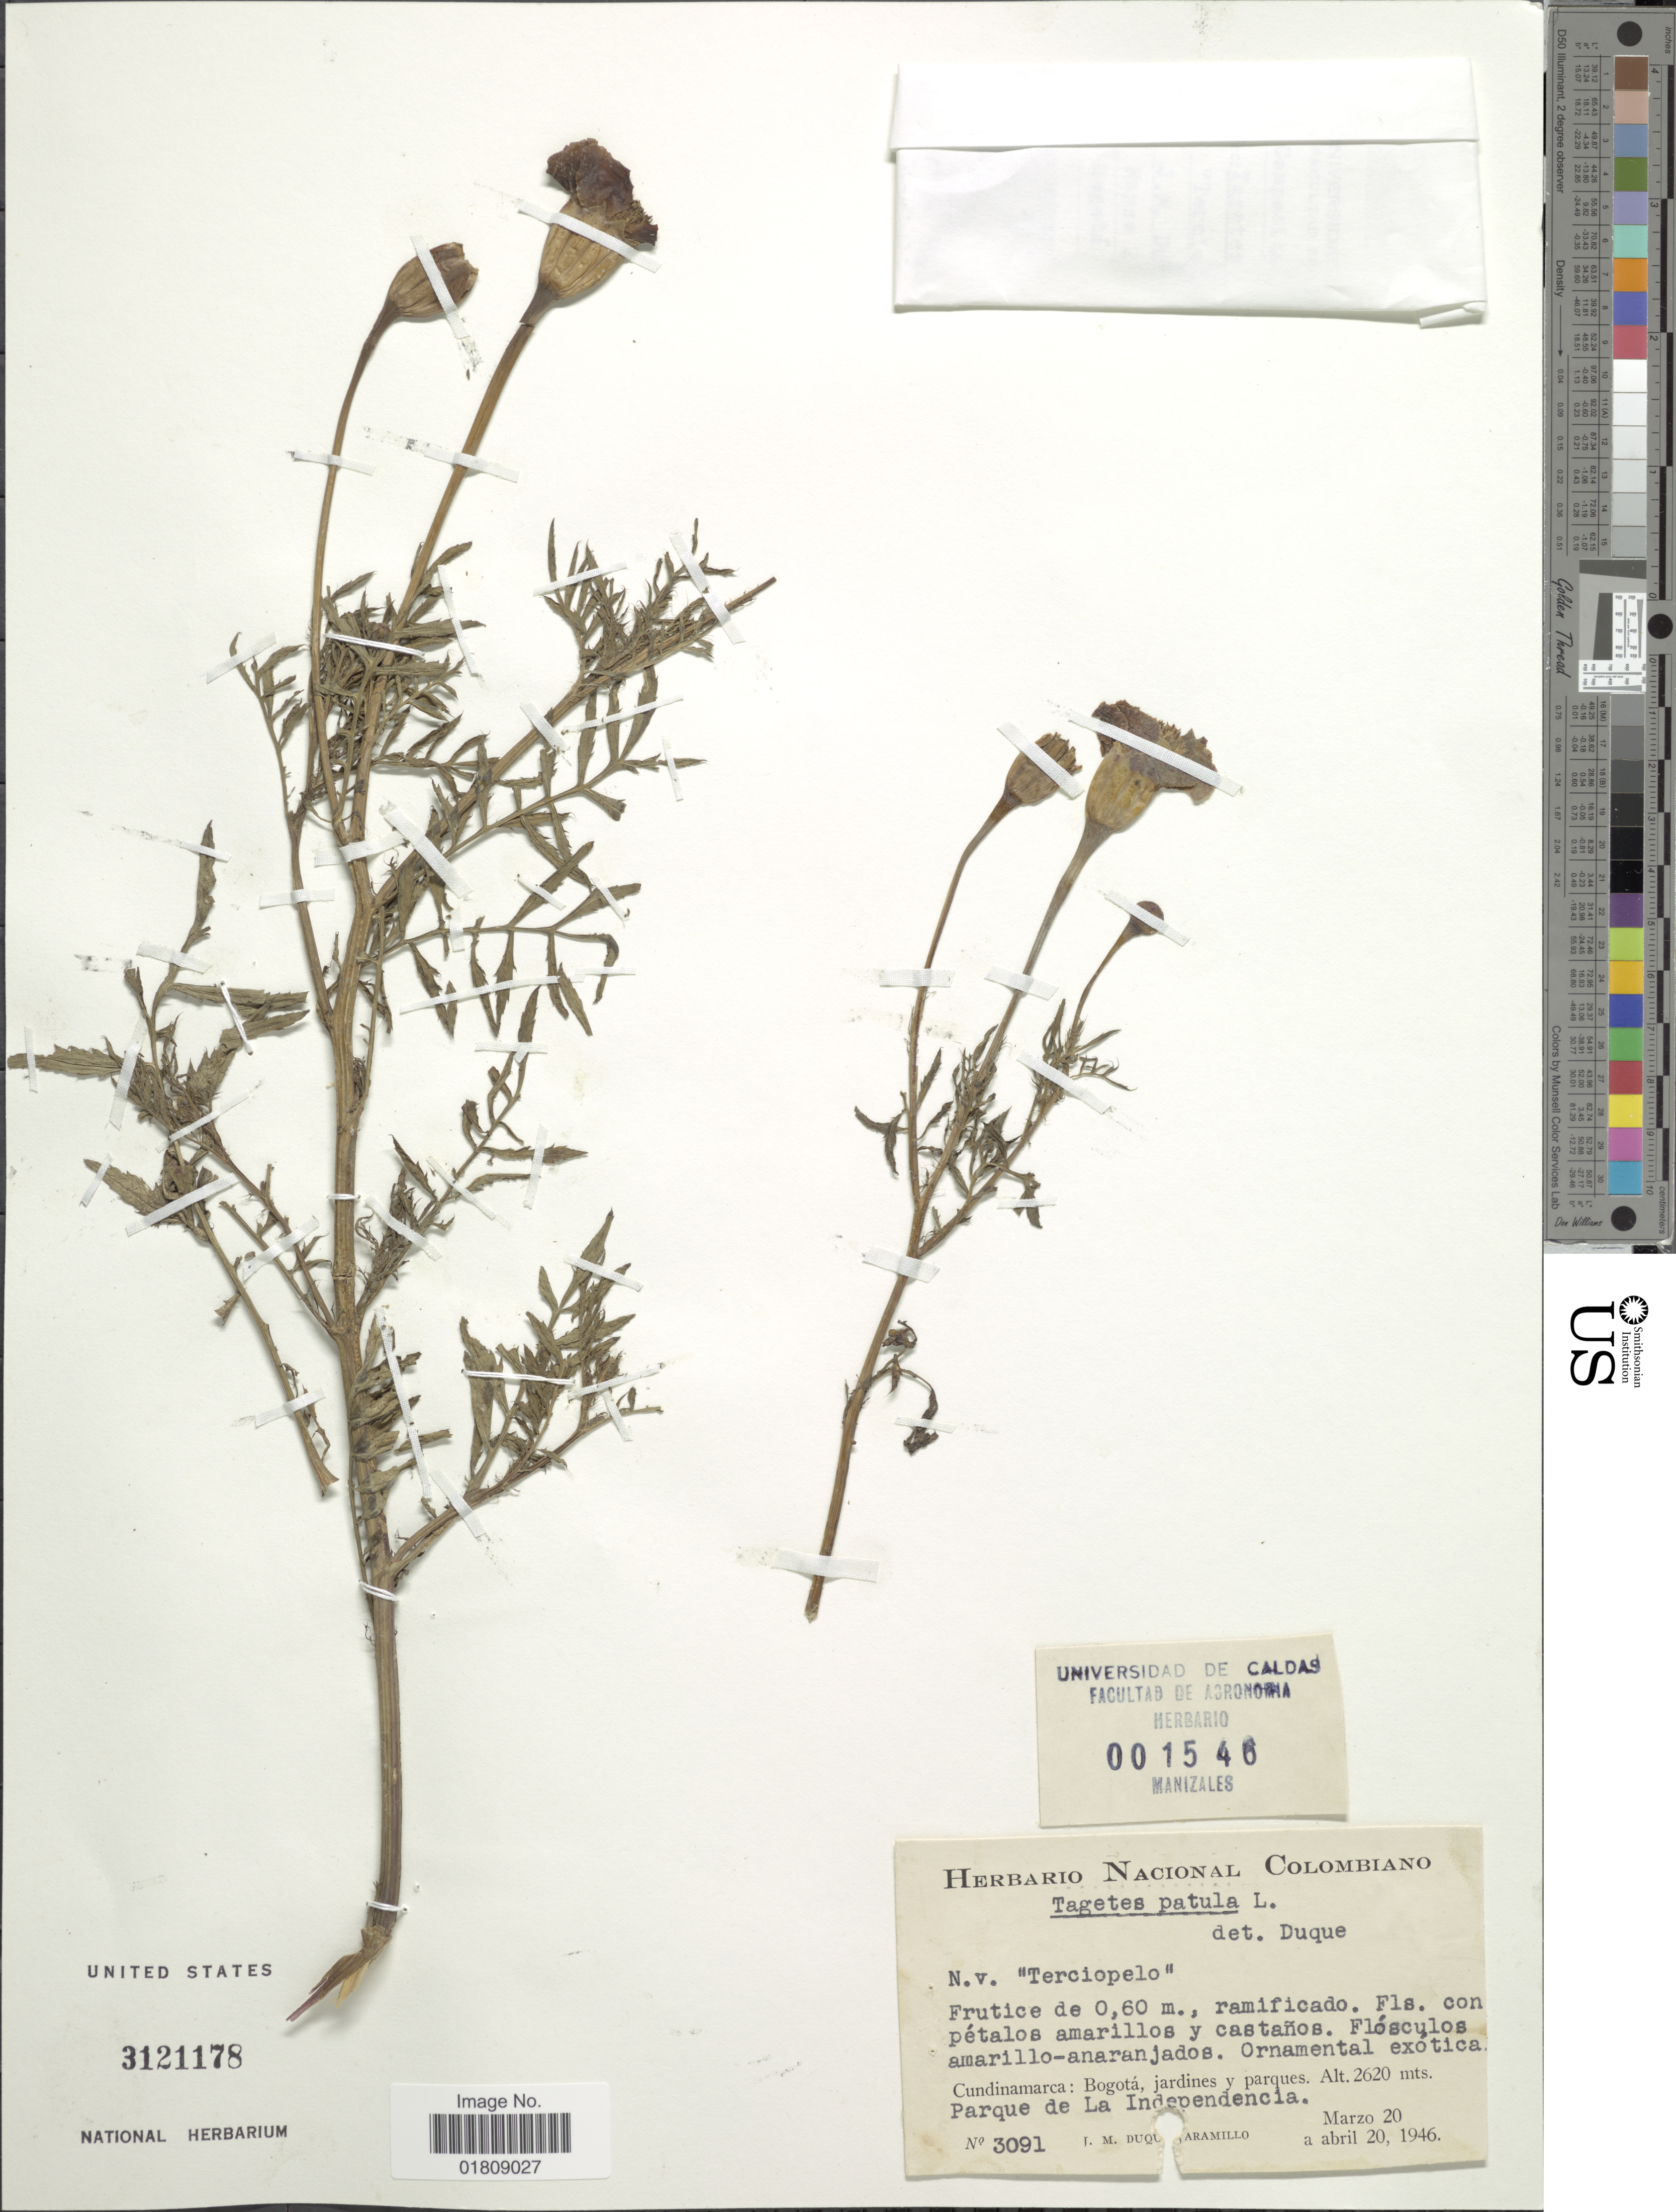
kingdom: Plantae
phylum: Tracheophyta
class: Magnoliopsida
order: Asterales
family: Asteraceae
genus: Tagetes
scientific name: Tagetes patula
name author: L.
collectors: J. M. Duque Jaramillo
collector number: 3091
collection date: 1946-03-20/1946-04-20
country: Colombia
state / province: Cundinamarca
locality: Bogota, jardines y parques, Parque de La Independencia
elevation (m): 2620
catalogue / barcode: US 3121178